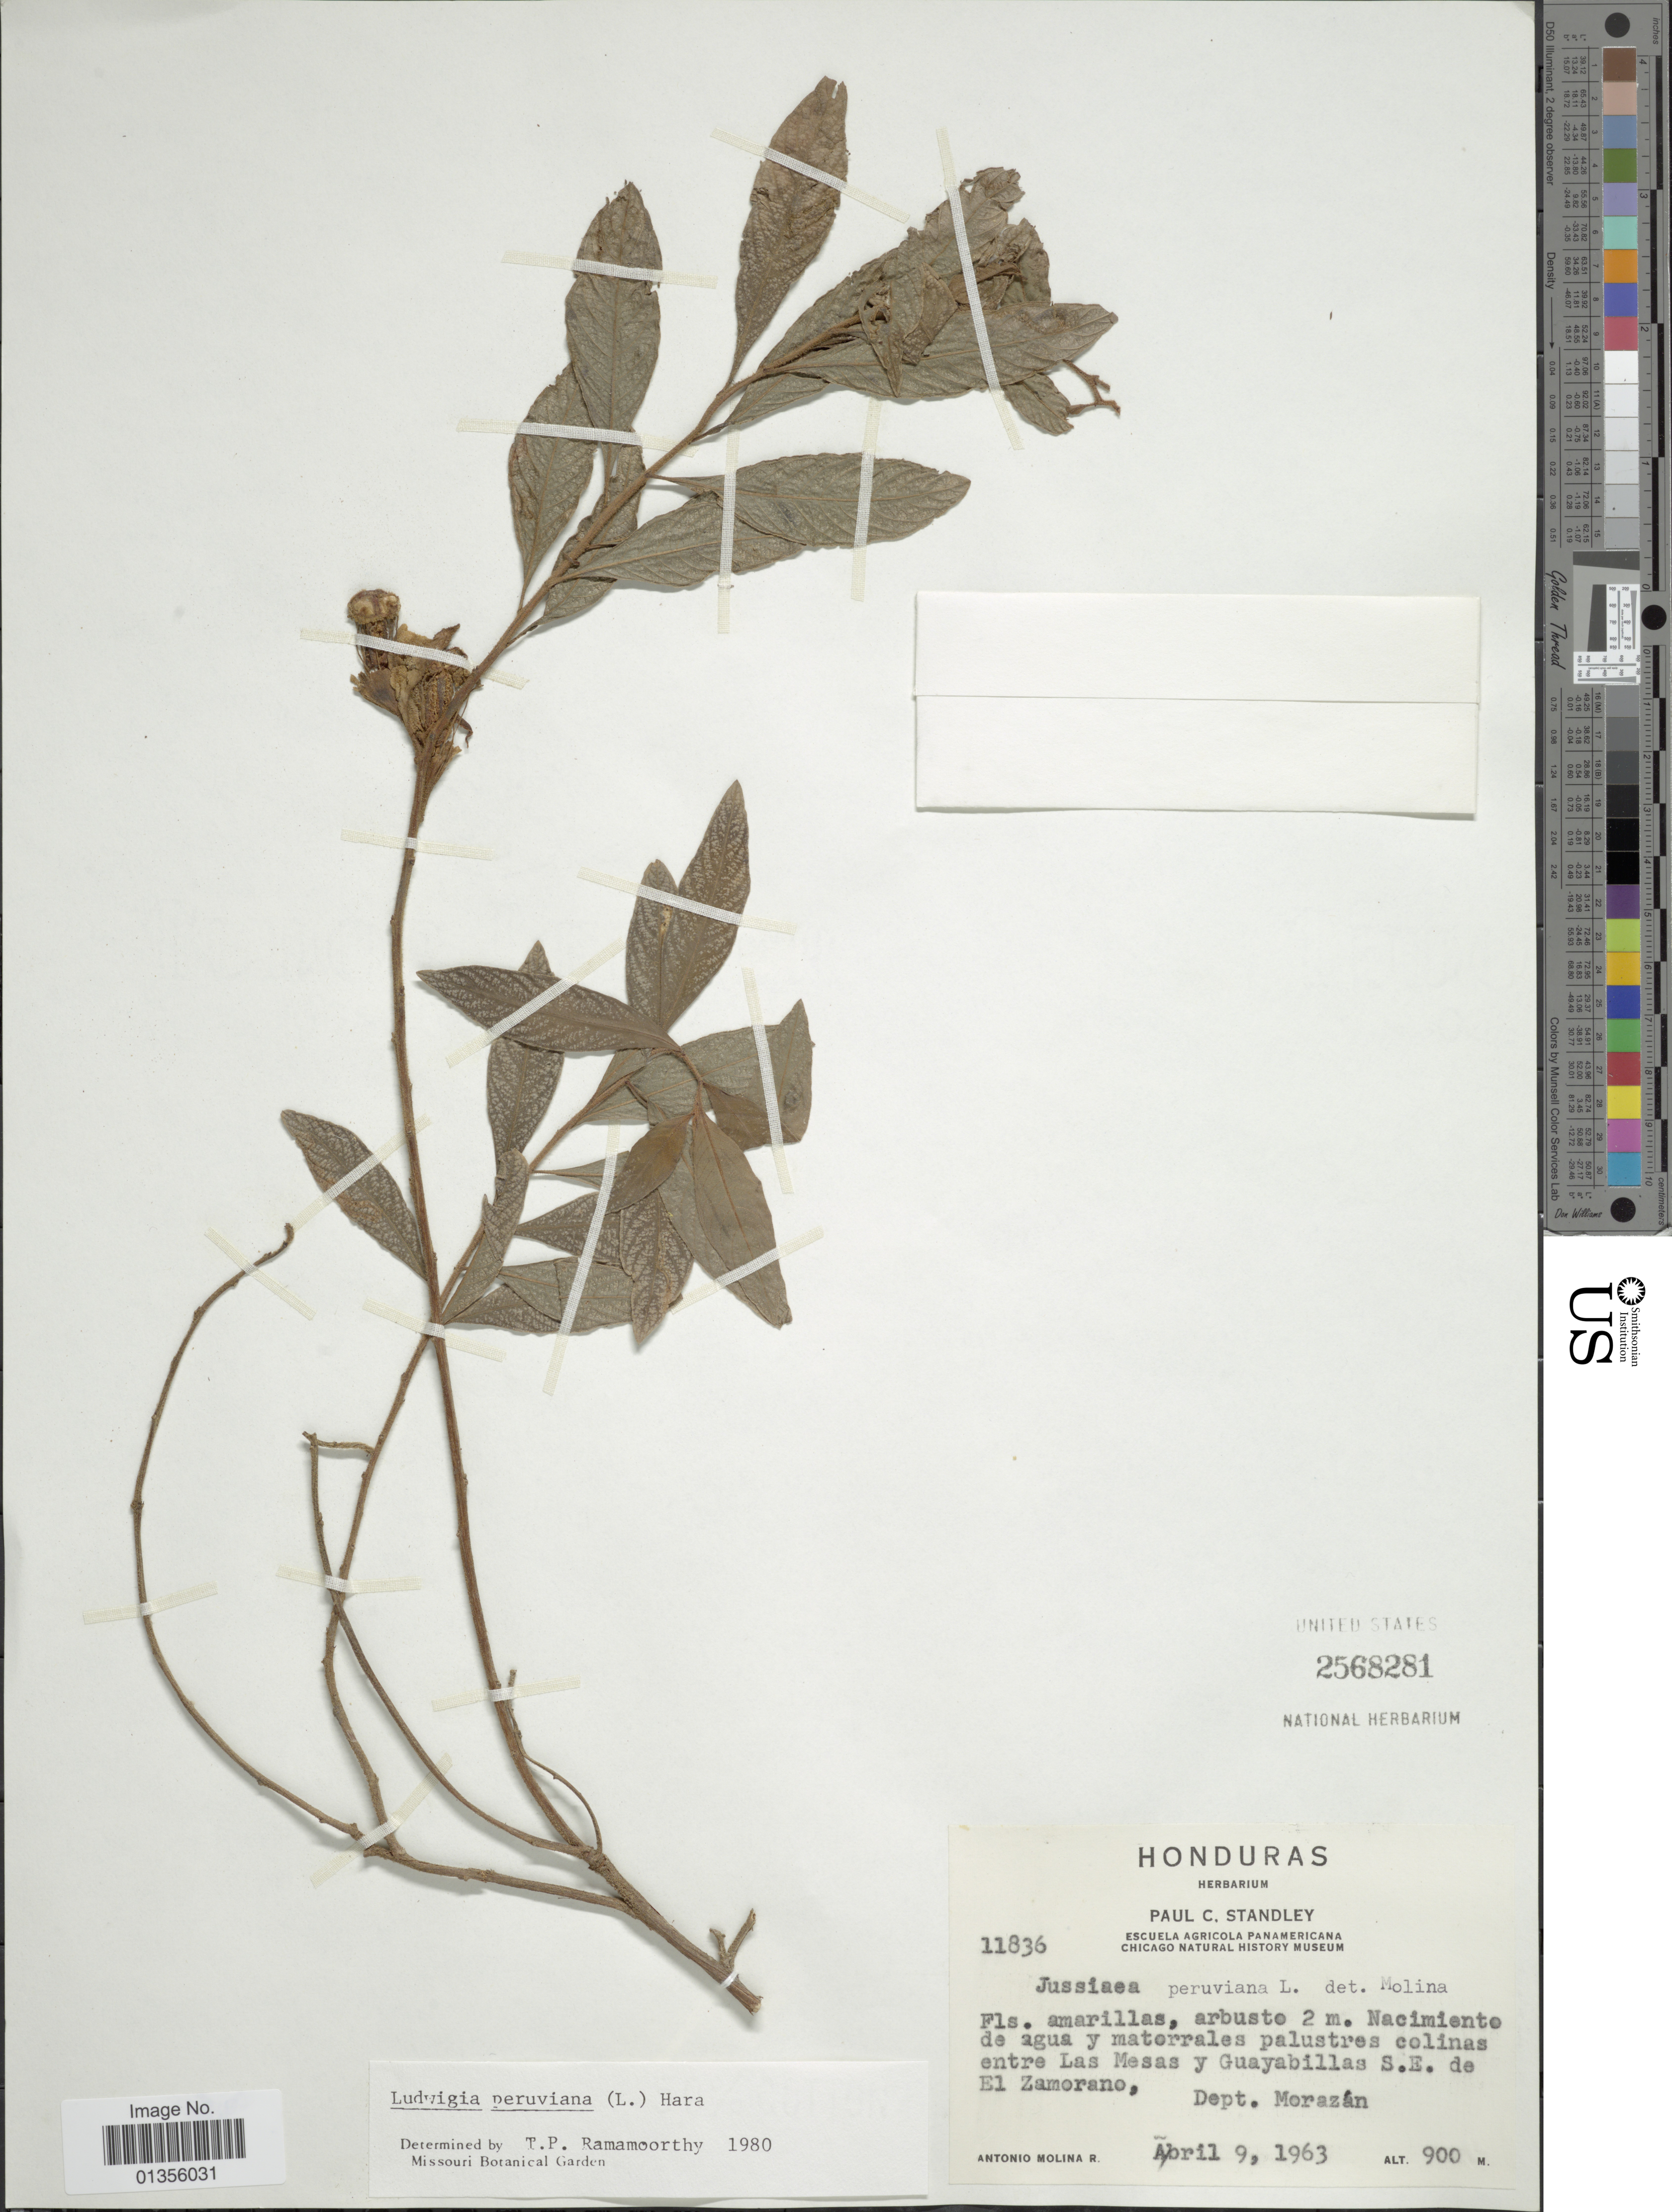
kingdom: Plantae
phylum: Tracheophyta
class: Magnoliopsida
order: Myrtales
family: Onagraceae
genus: Ludwigia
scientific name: Ludwigia peruviana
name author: (L.) H. Hara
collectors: A. Molina R.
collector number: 11836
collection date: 1963-04-09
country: Honduras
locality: Nacimiento de agua y matorrales palustres colinas entre Las Mesas y Guayabillas S.E. de El Zamorano, Dept. Morazán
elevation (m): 900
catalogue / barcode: US 2568281